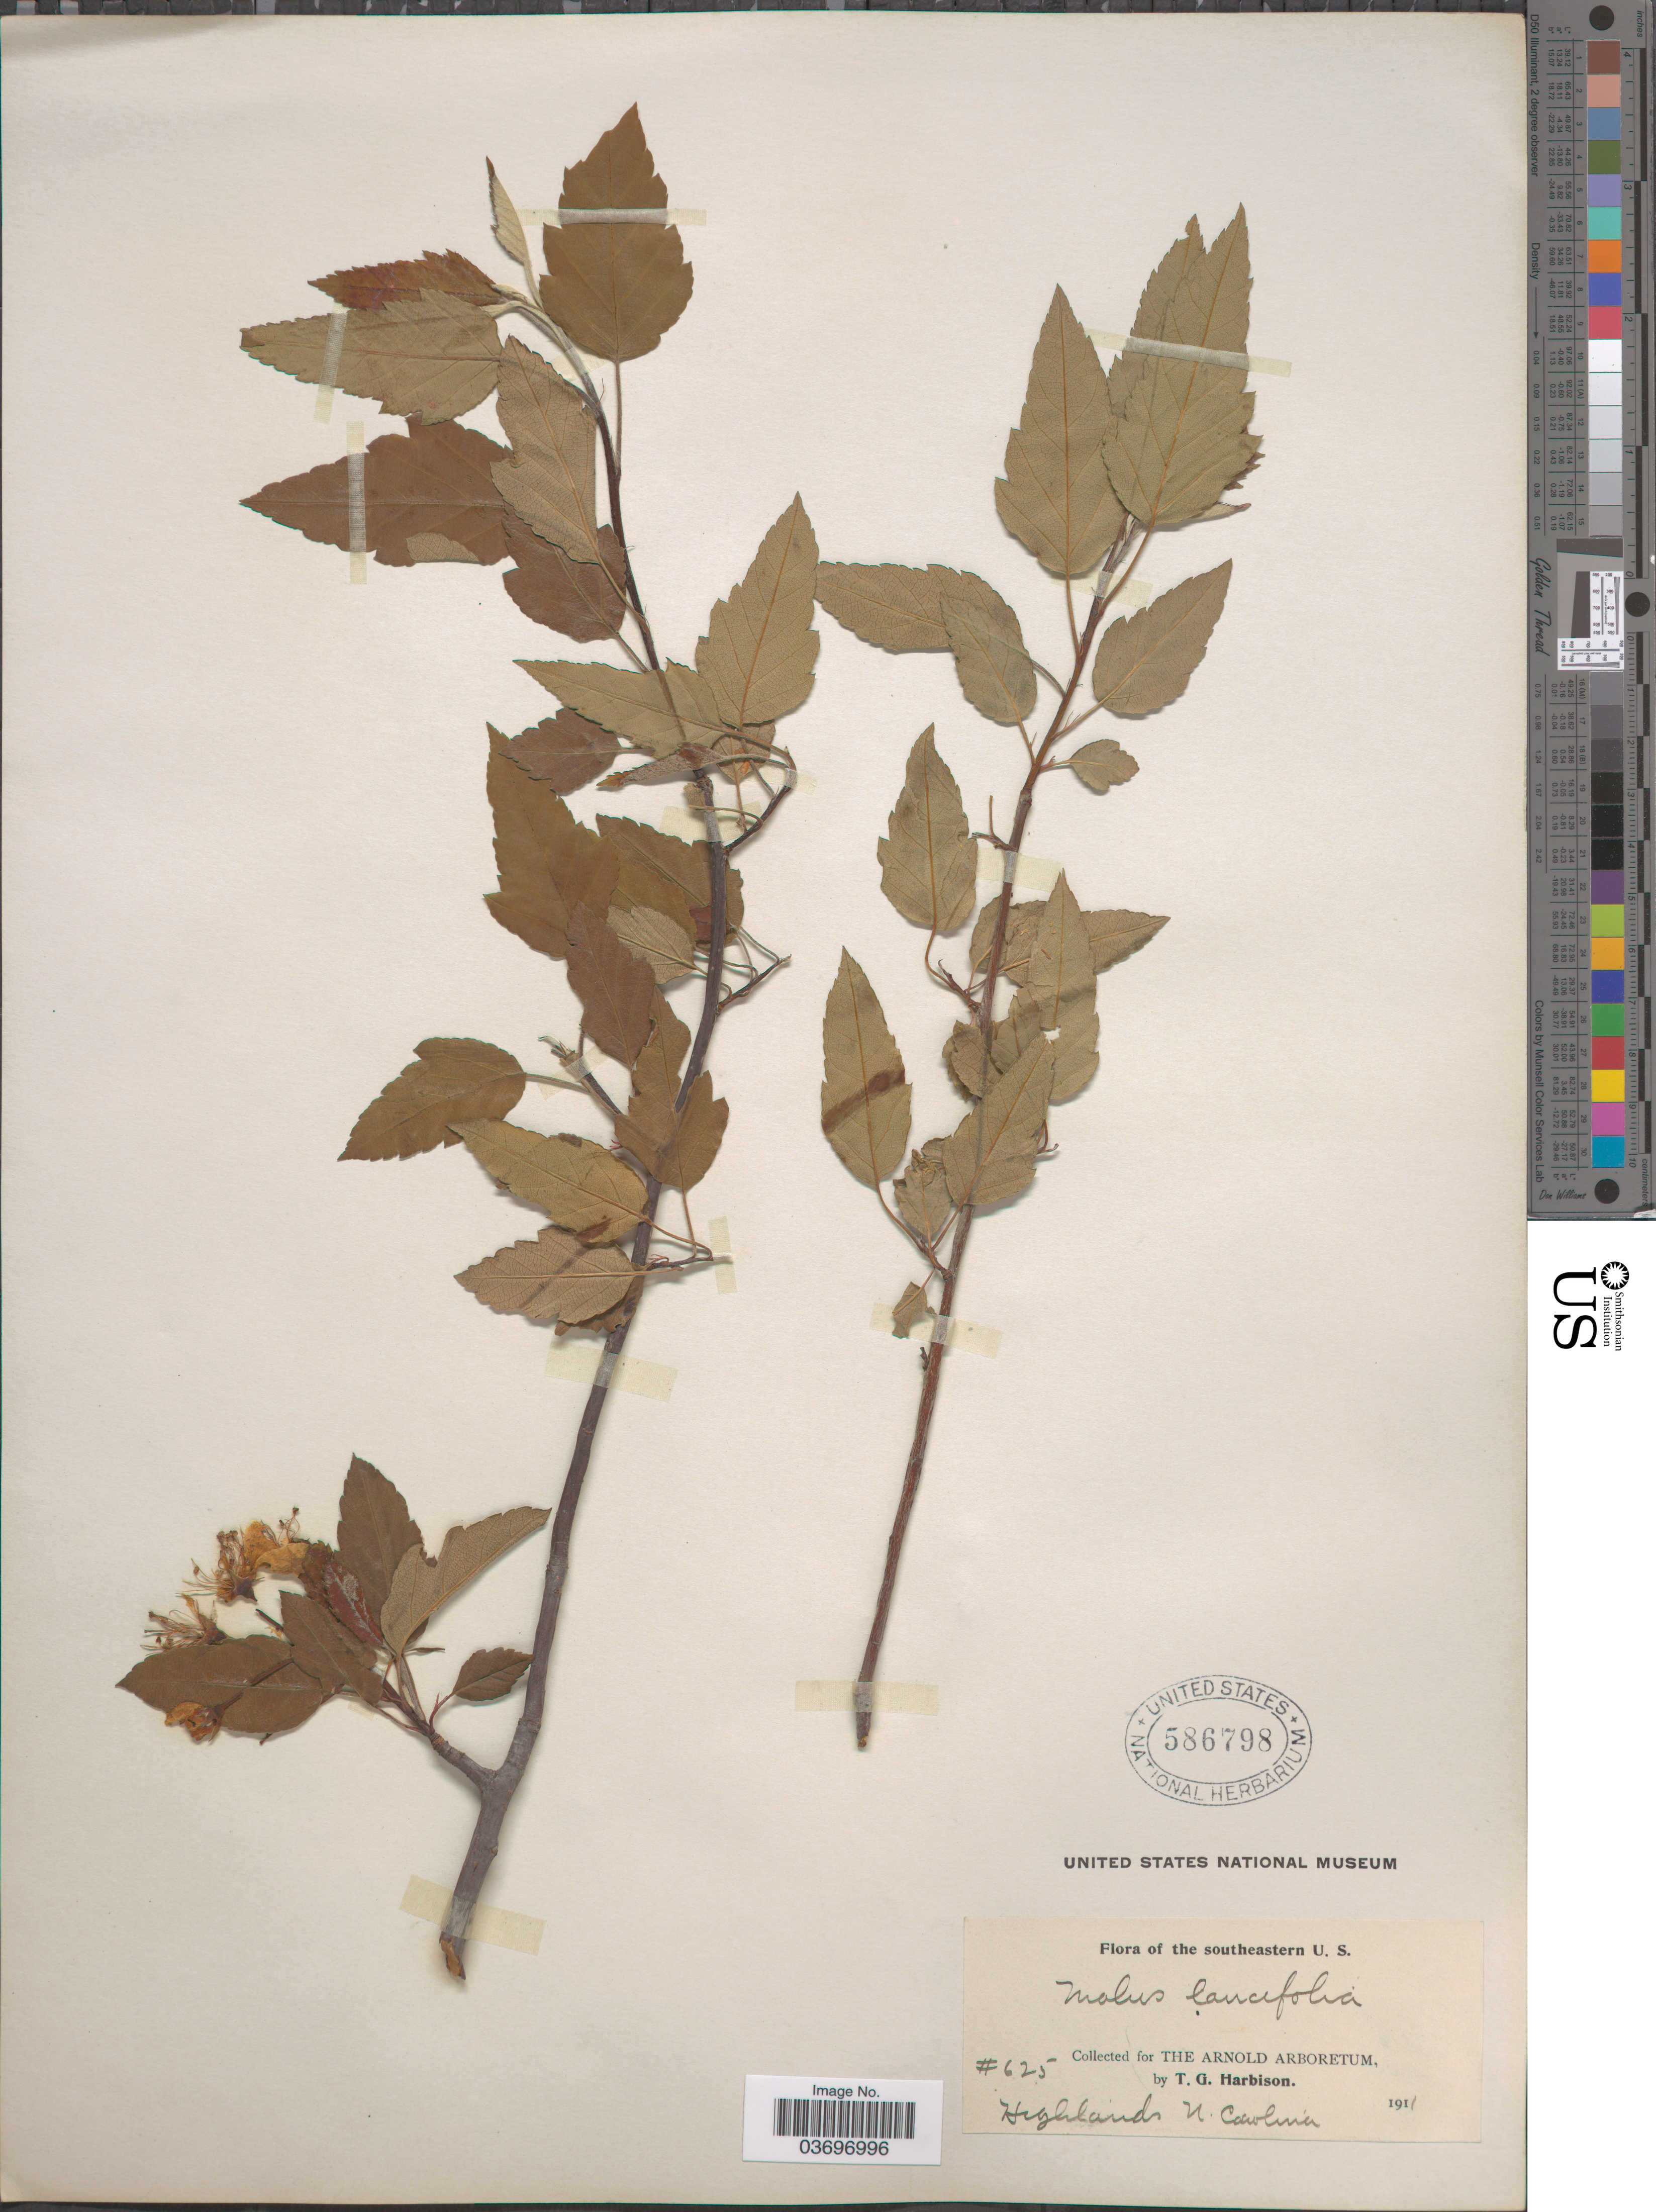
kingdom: Plantae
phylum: Tracheophyta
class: Magnoliopsida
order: Rosales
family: Rosaceae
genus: Malus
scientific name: Malus lancifolia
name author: Rehder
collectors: T. Harbison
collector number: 625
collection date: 1911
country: United States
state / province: North Carolina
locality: Highlands N. Carolina.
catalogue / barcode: US 586798